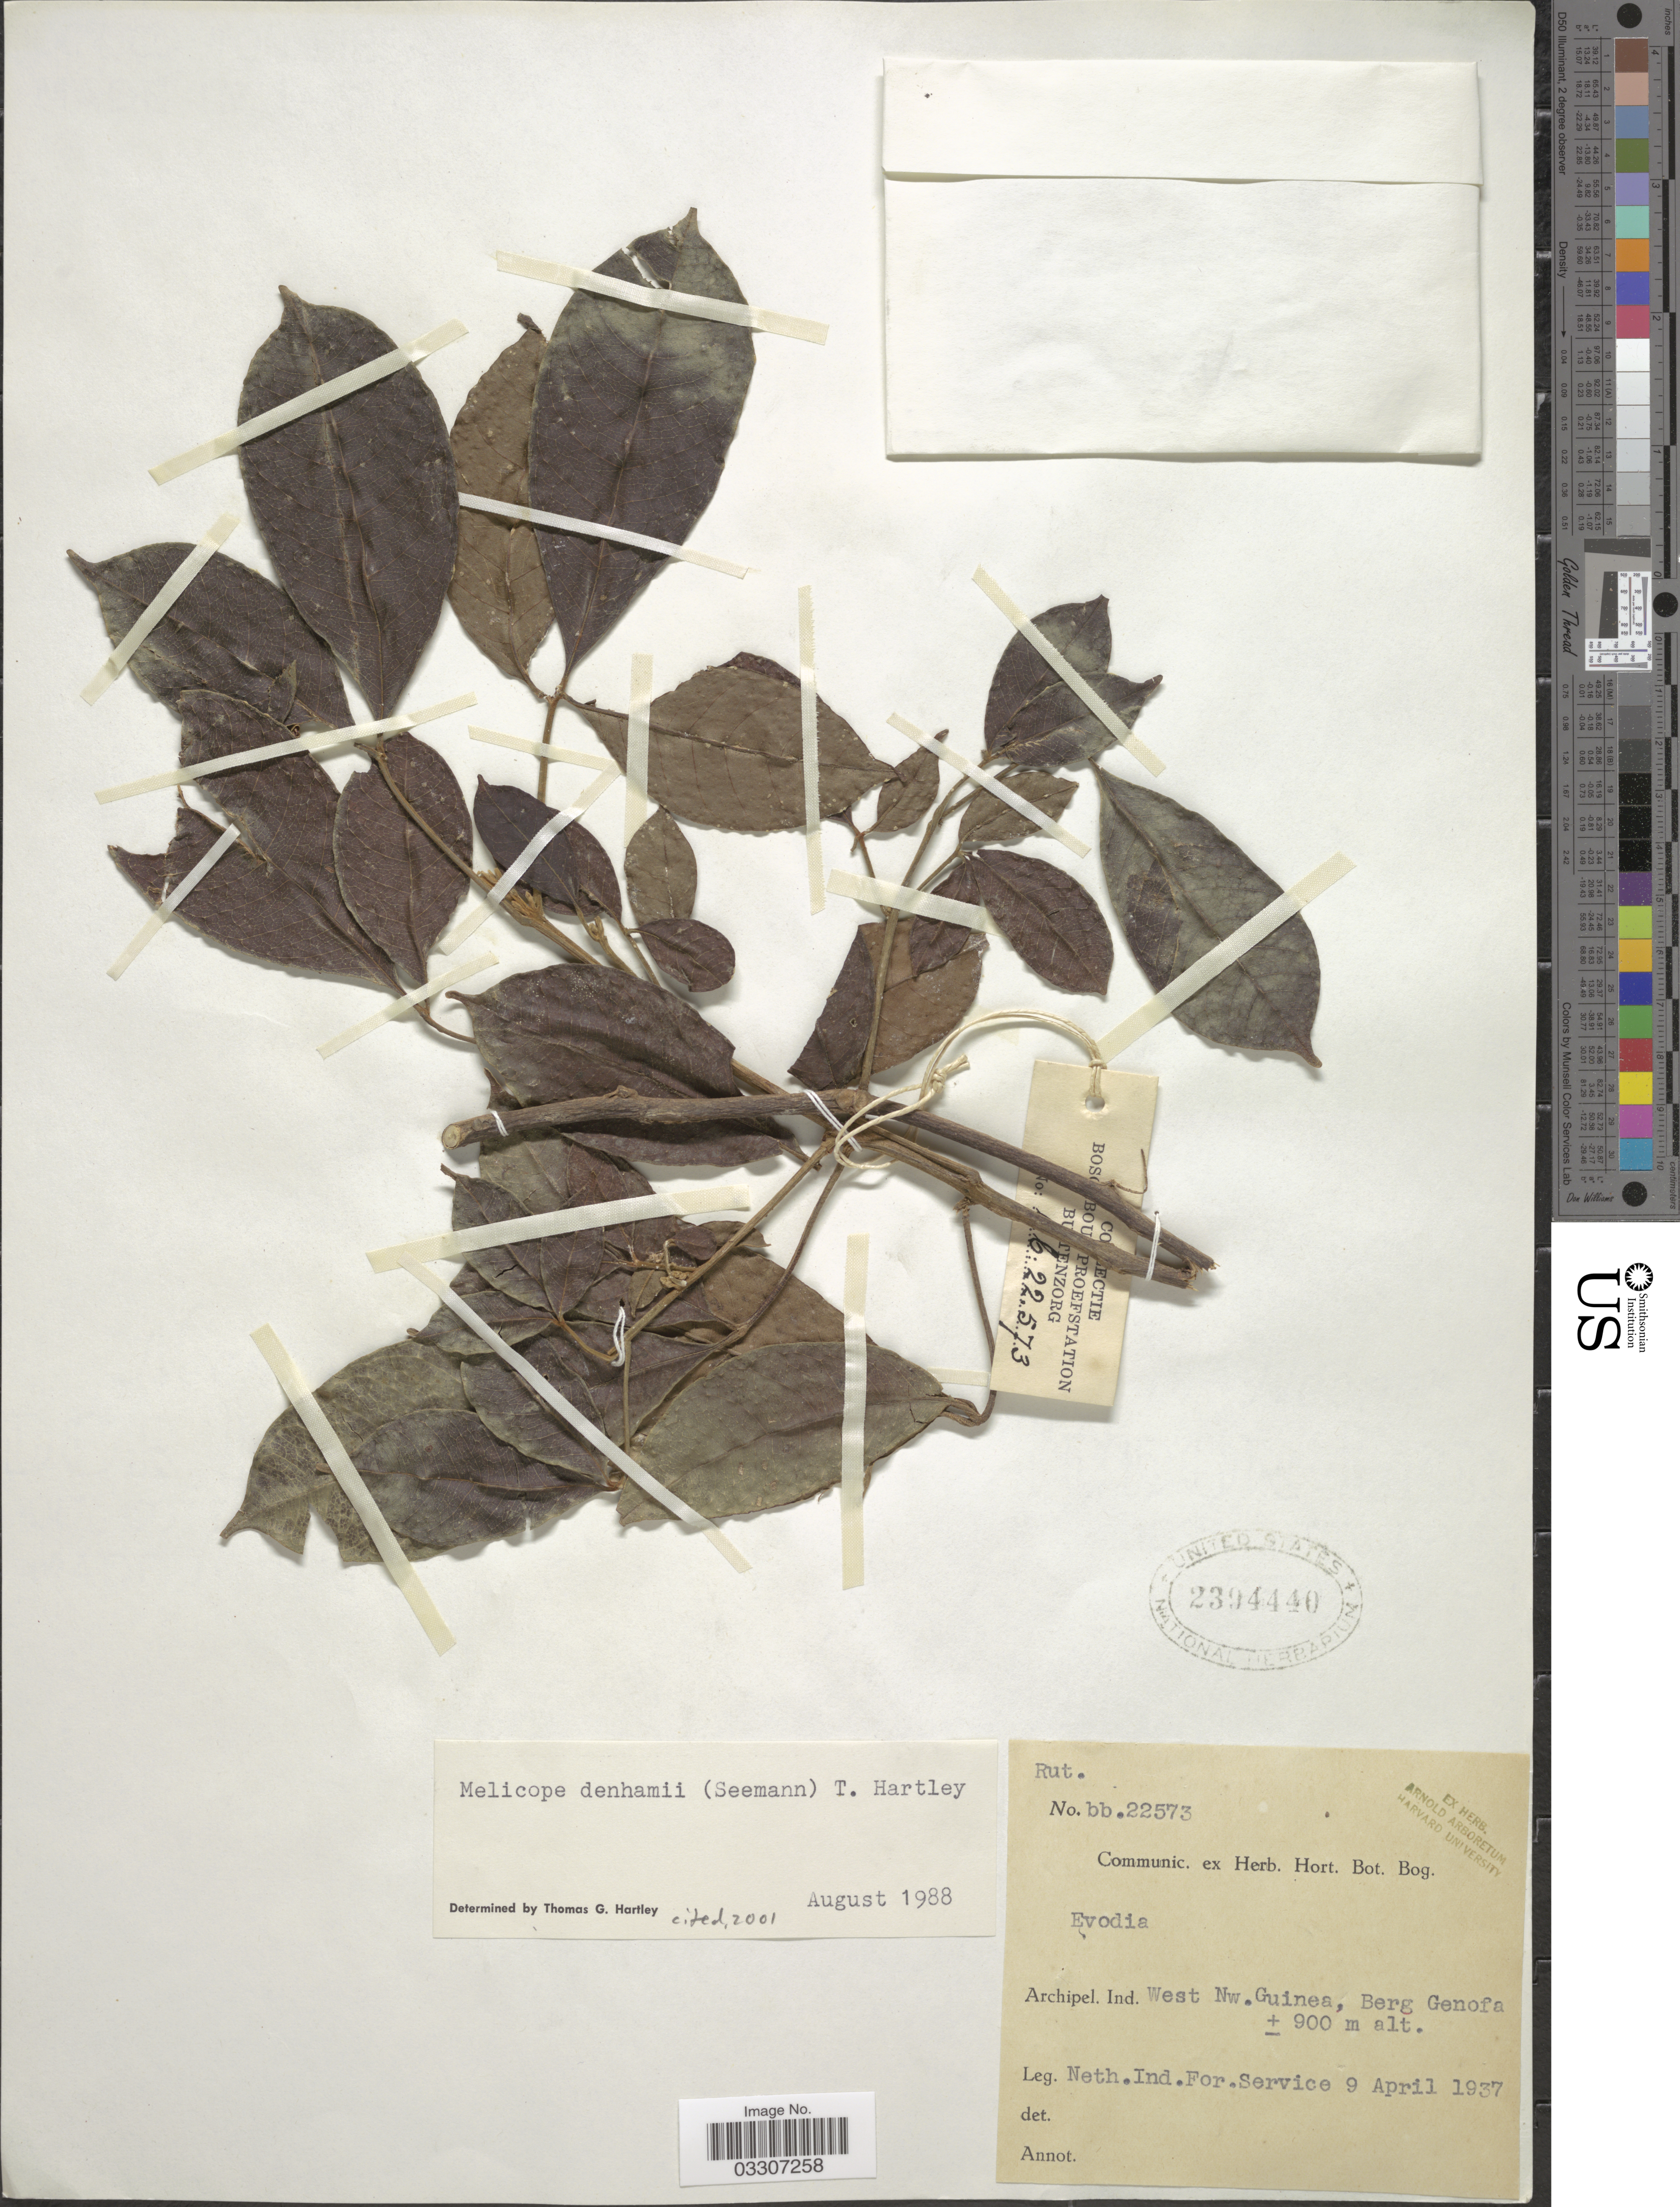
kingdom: Plantae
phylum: Tracheophyta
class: Magnoliopsida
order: Sapindales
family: Rutaceae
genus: Melicope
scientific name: Melicope denhamii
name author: (Seem.) T.G. Hartley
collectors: Neth. Ind. For. Service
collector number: bb.22573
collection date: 1937-04-09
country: Indonesia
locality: Archipel. Ind. West Nw. Guinea, Berg Genofa.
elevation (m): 900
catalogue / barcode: US 2394440